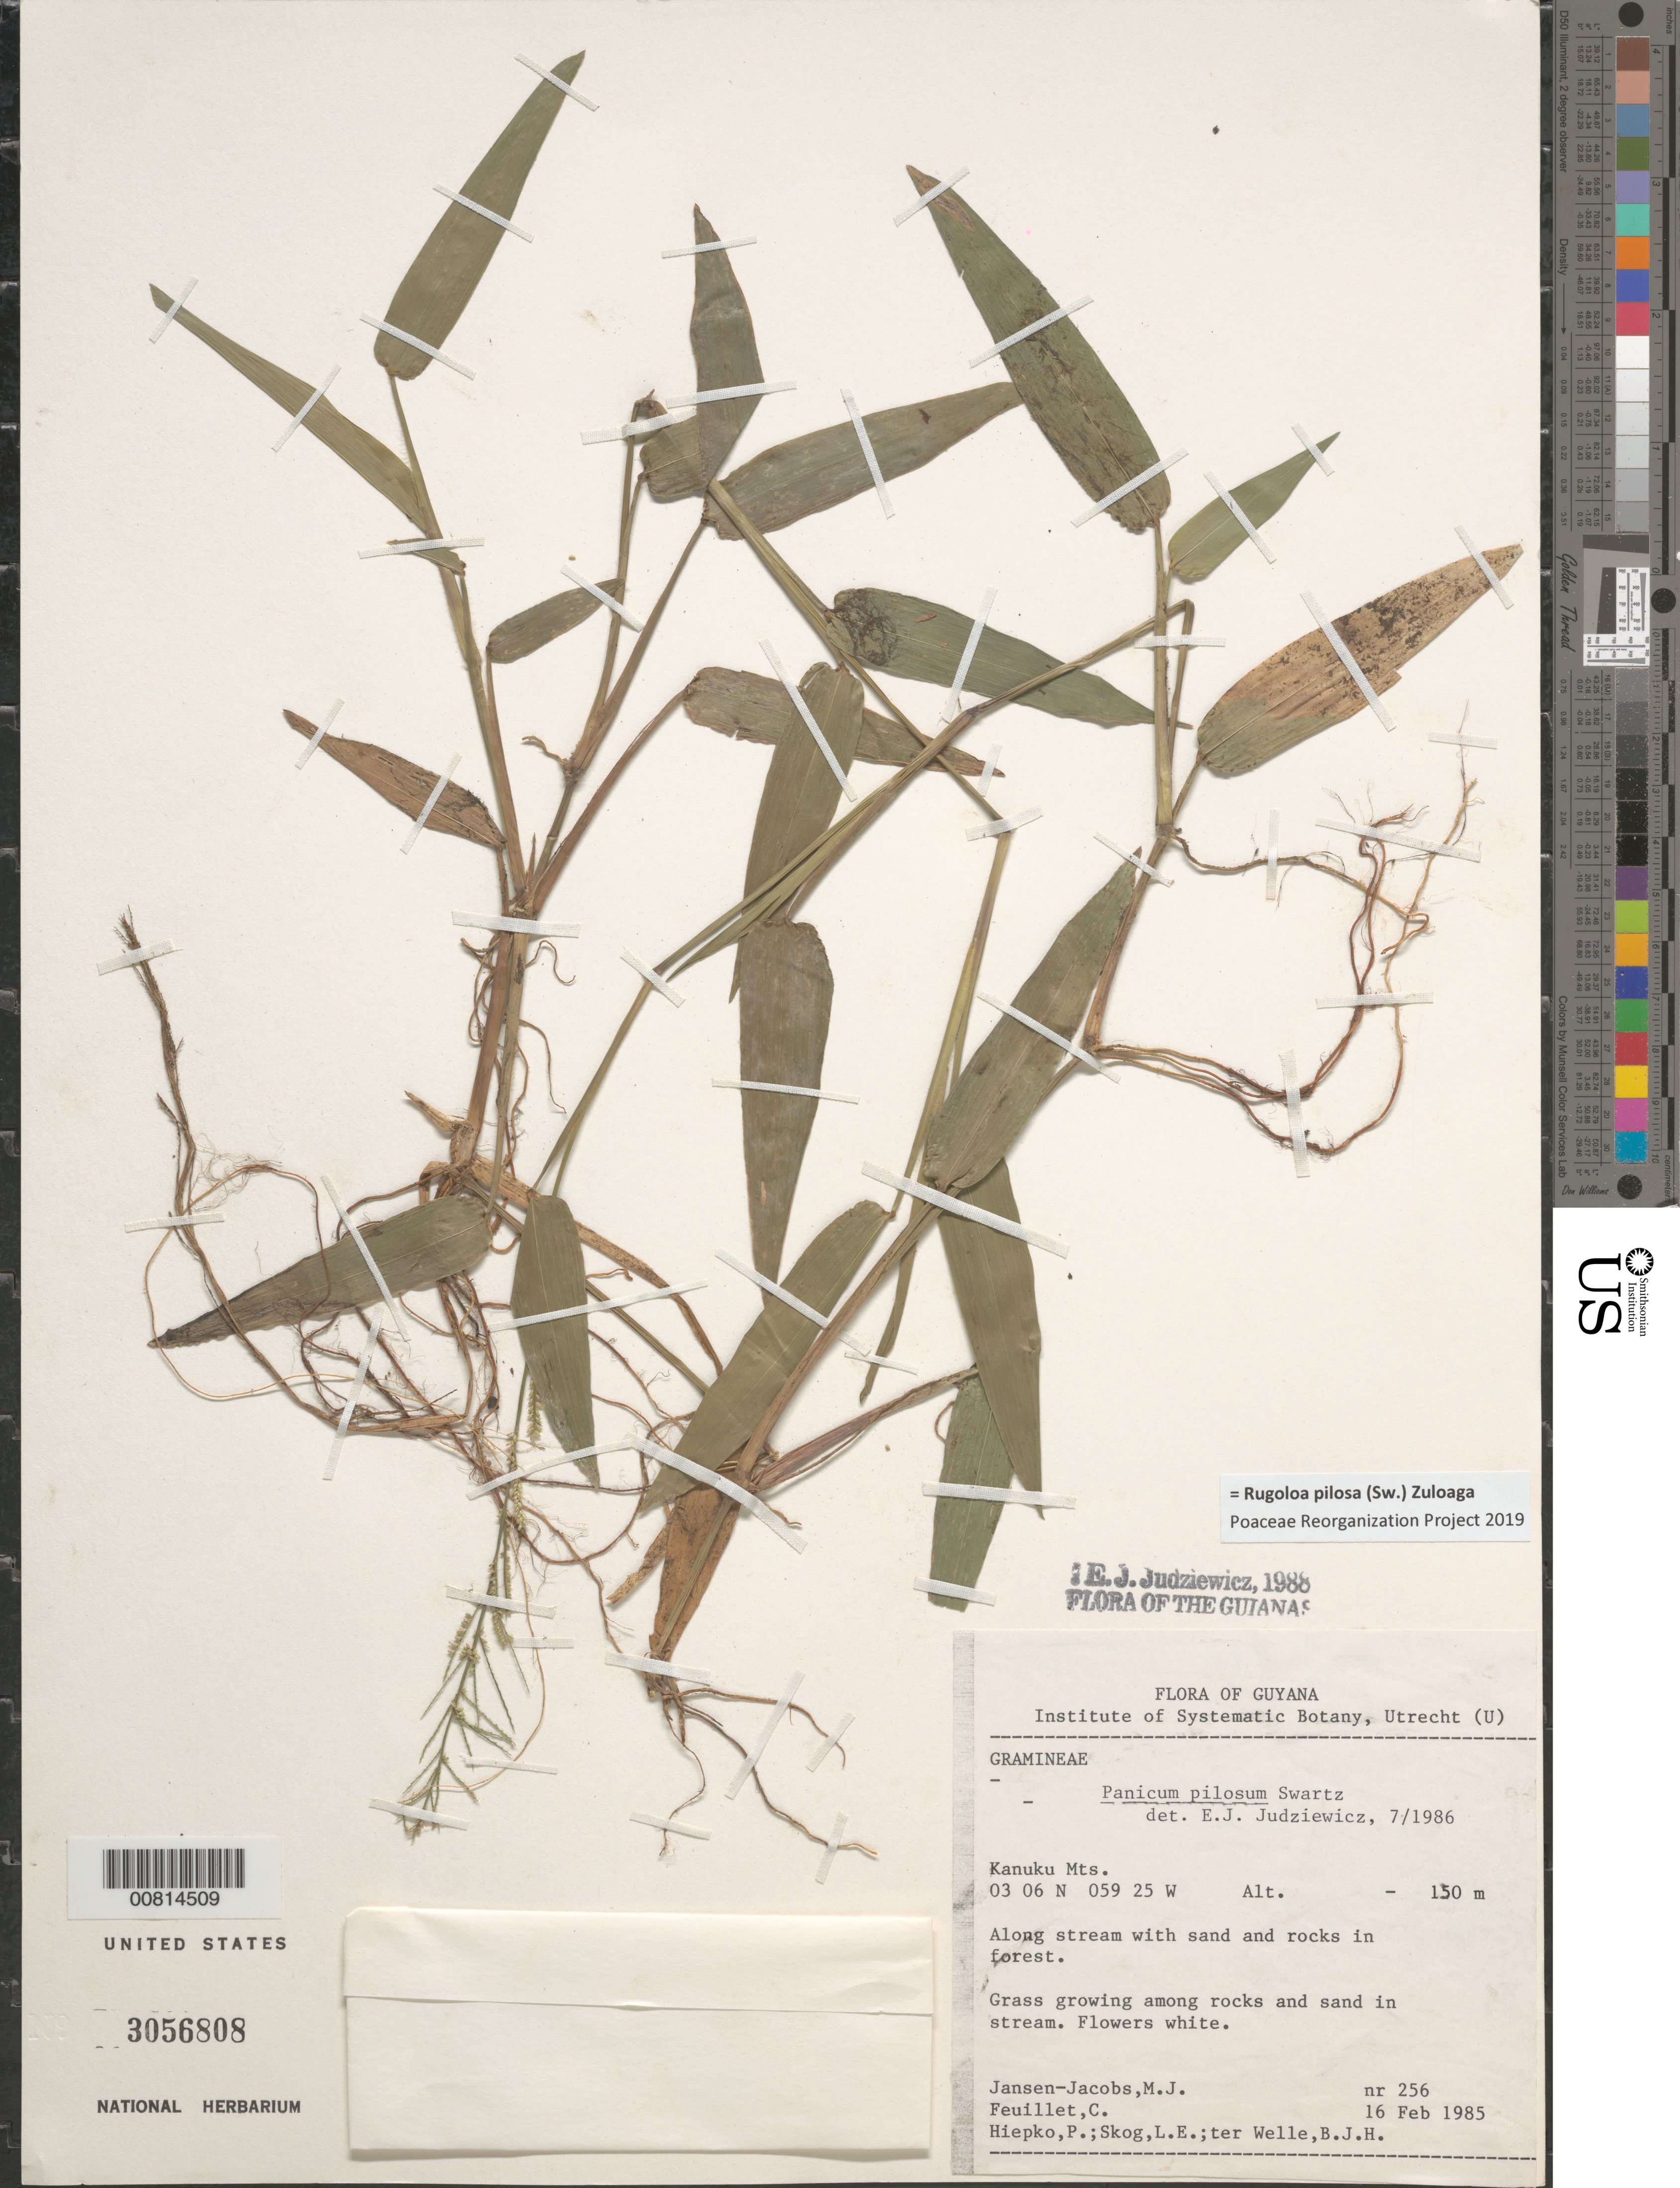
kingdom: Plantae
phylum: Tracheophyta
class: Liliopsida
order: Poales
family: Poaceae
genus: Panicum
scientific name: Panicum pilosum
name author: Sw.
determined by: Judziewicz, E. J.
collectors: M. J. Jansen-Jacobs, C. Feuillet, P. H. Hiepko, L. E. Skog & B. Welle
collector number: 256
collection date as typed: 16-Feb-85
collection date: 1985-02-16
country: Guyana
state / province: U. Takutu-U. Essequibo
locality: Kanuku Mts., Rupununi R.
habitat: Along stream with sand and rocks in forest; growing among rocks in sand in stream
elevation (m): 150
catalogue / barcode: US 3056808